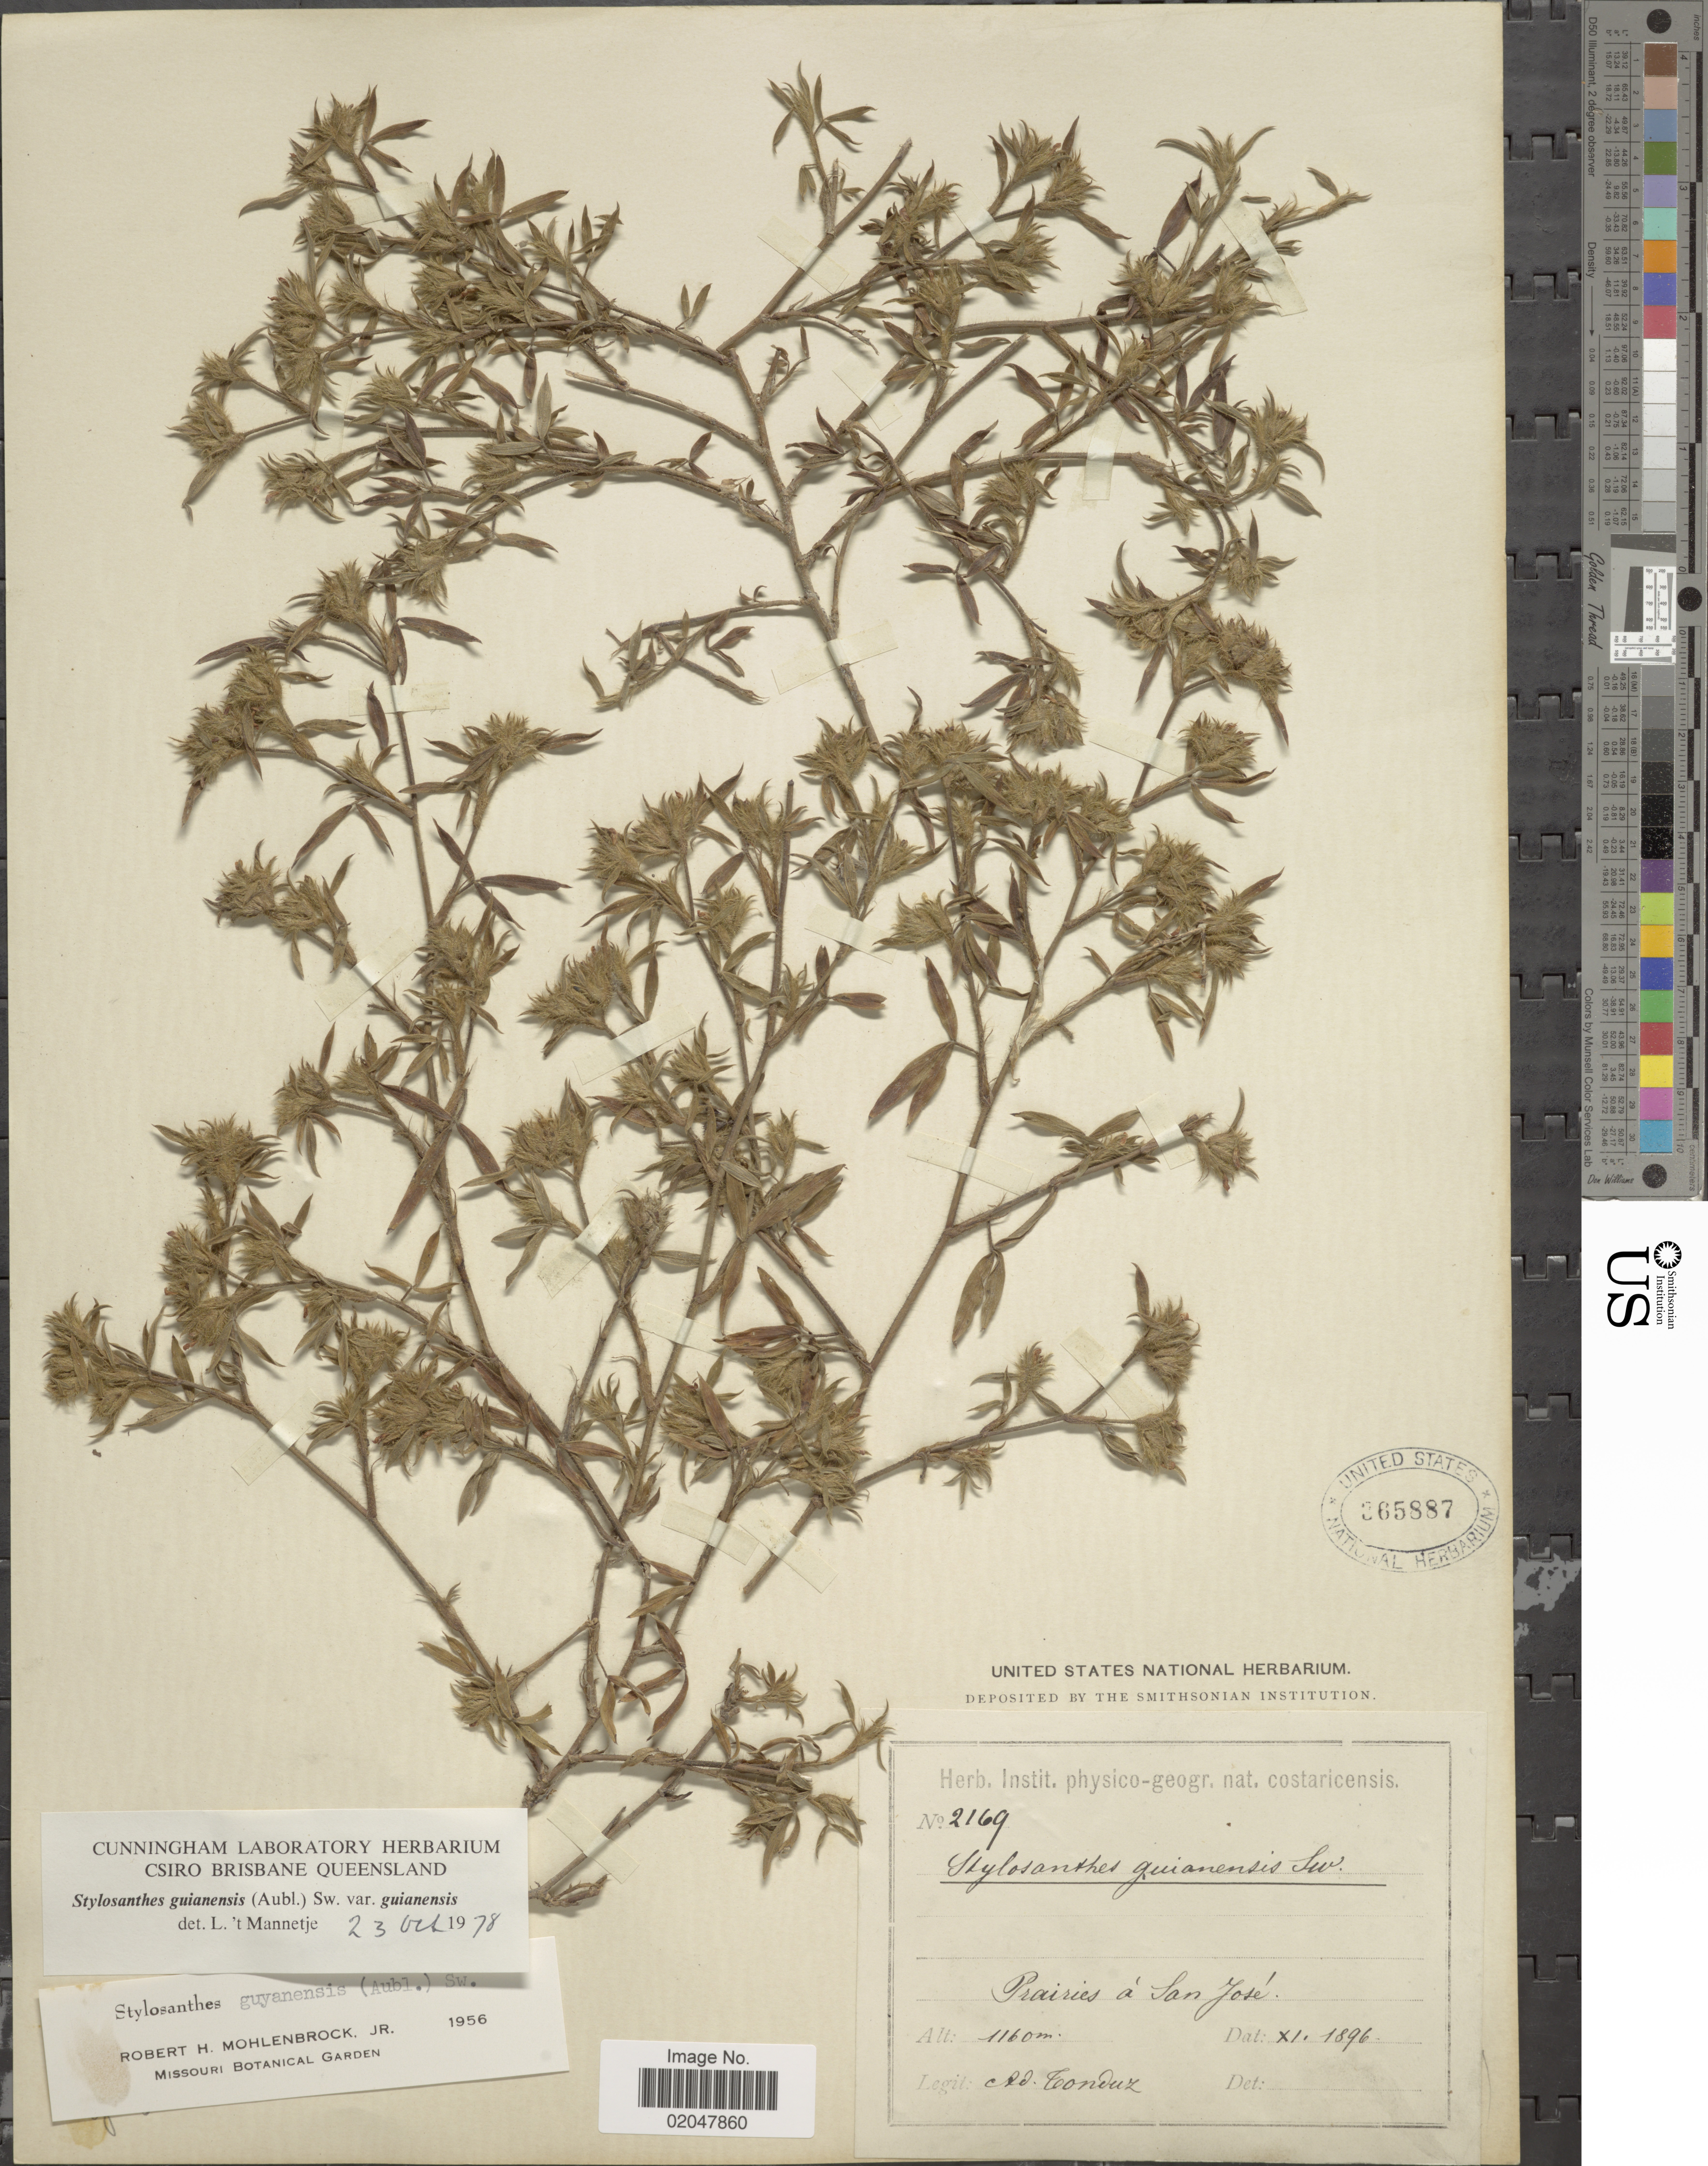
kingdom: Plantae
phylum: Tracheophyta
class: Magnoliopsida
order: Fabales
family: Fabaceae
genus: Stylosanthes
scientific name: Stylosanthes guianensis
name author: (Aubl.) Sw.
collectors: A. Tonduz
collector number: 2169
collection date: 1896-11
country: Costa Rica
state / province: San José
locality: Prairies a San Jose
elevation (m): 1160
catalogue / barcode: US 365887